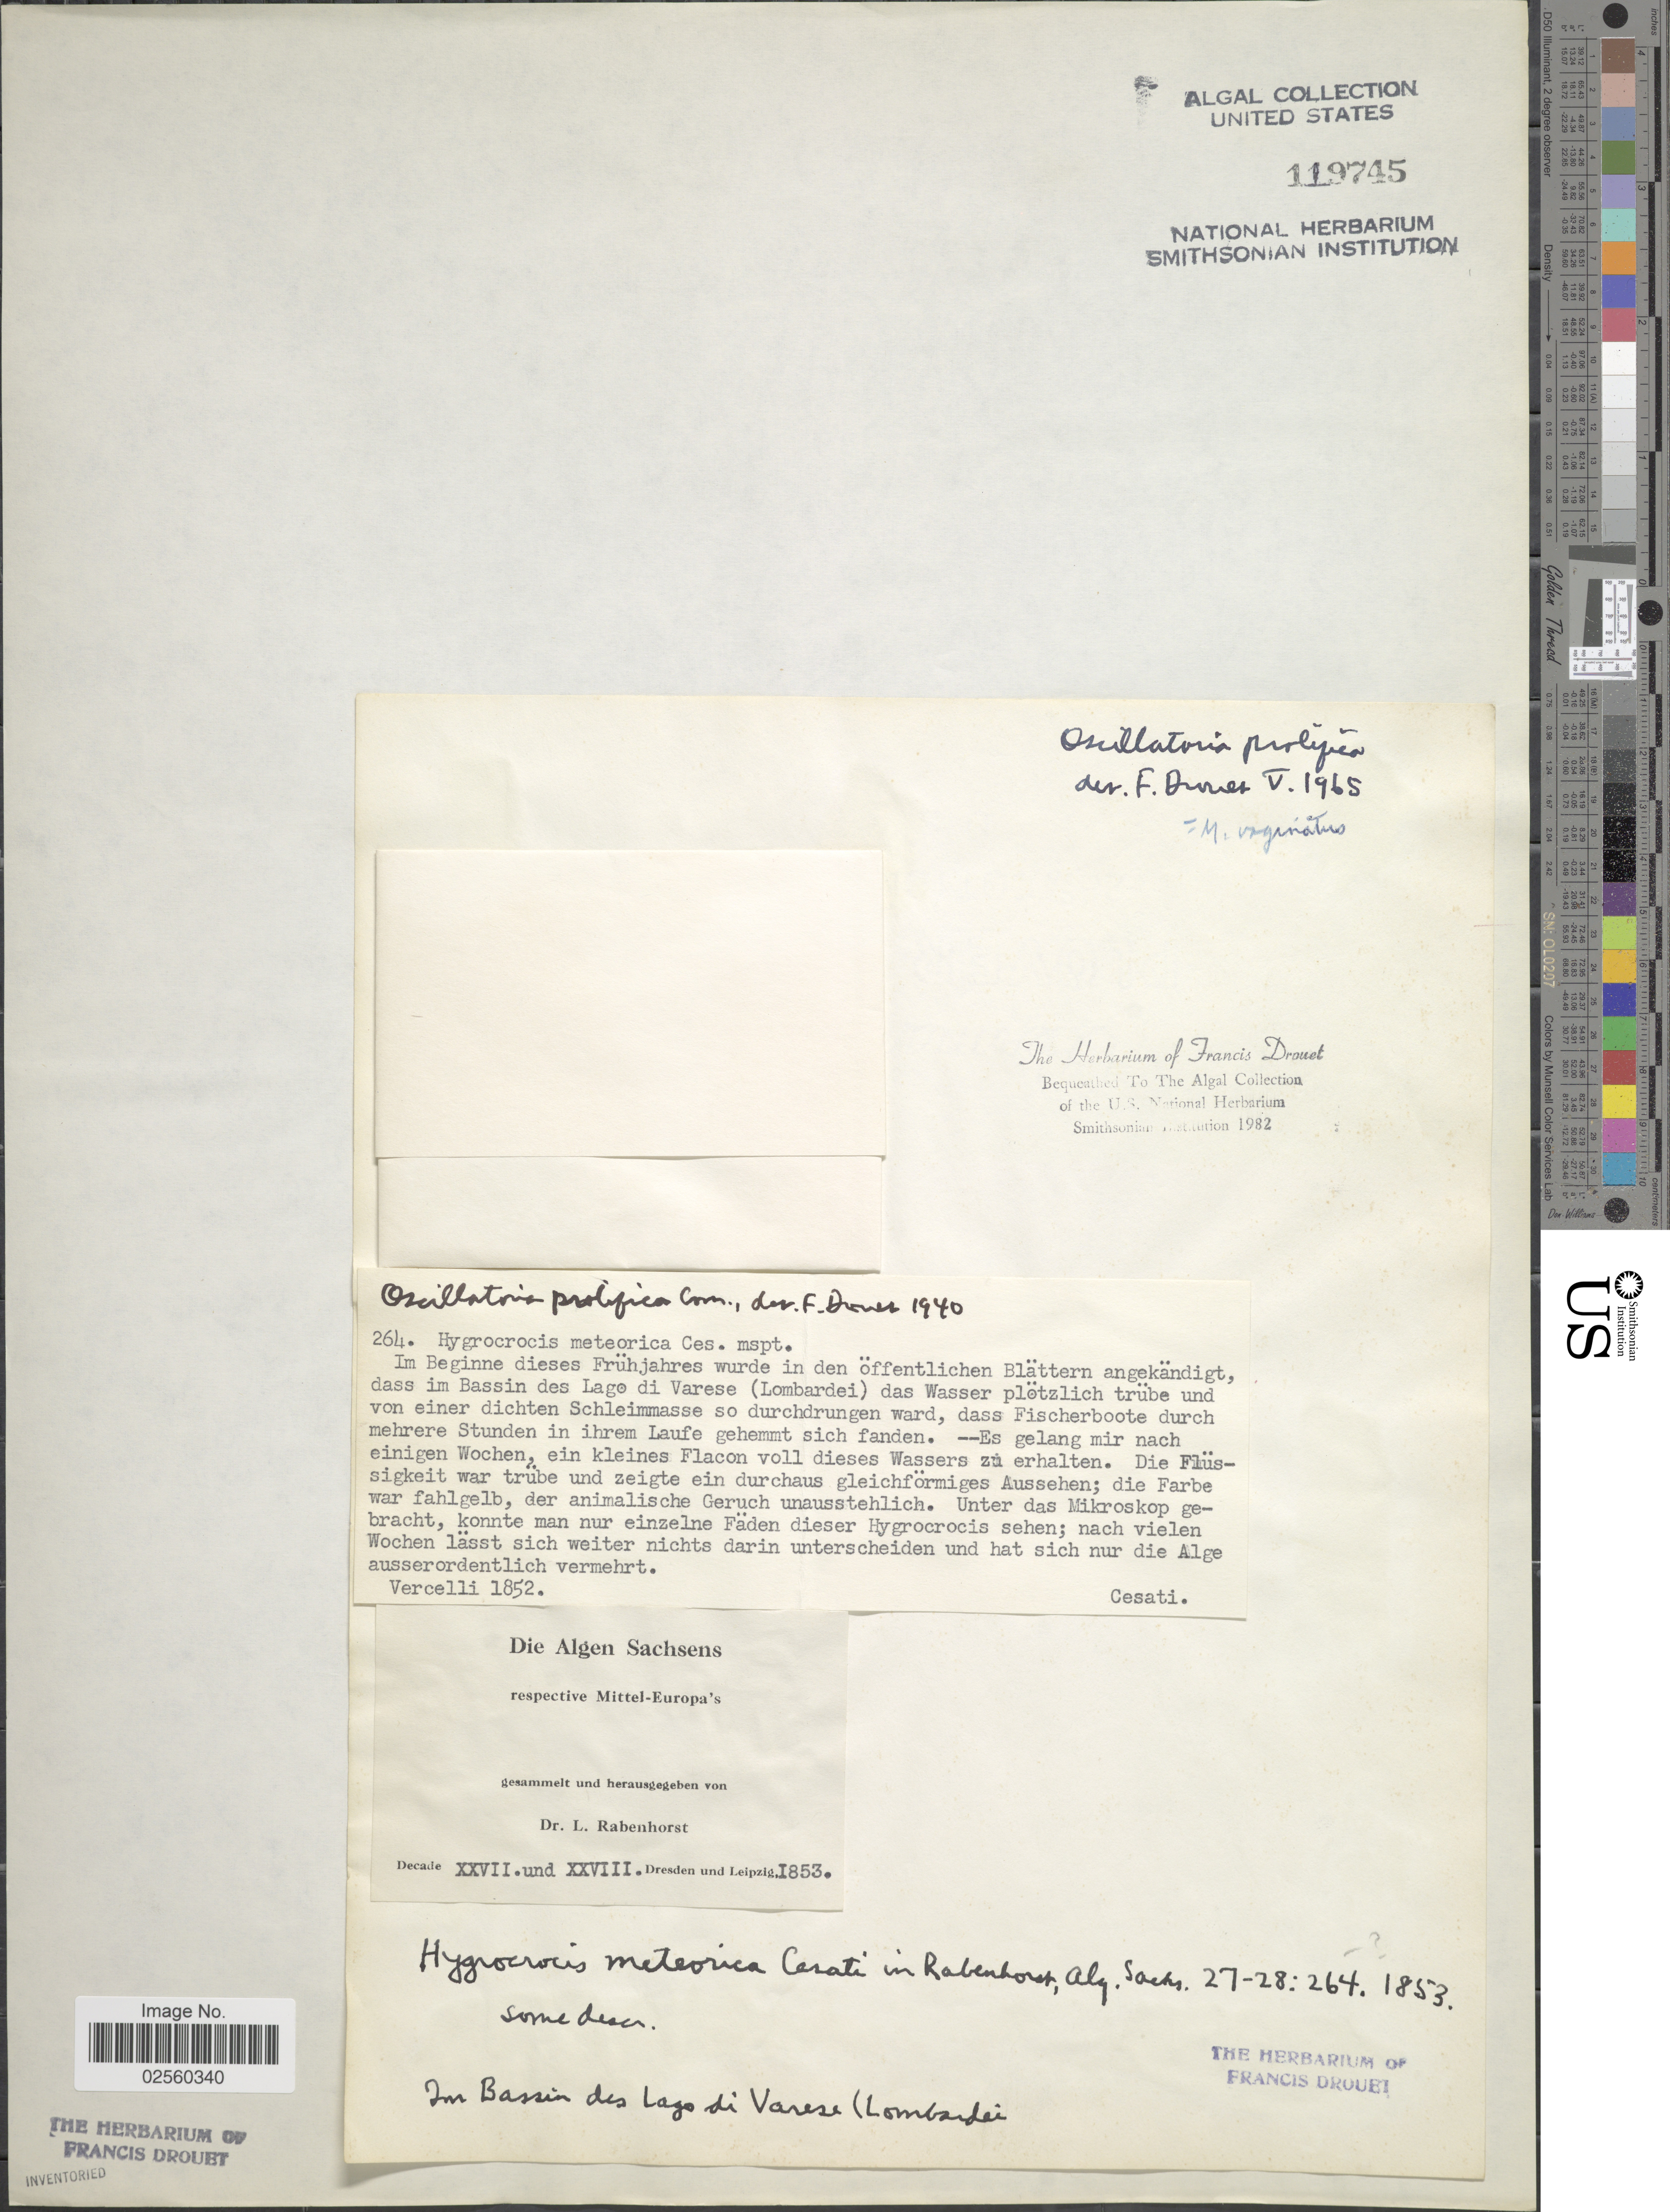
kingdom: Bacteria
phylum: Cyanobacteria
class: Cyanobacteriia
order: Cyanobacteriales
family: Microcoleaceae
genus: Microcoleus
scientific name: Microcoleus vaginatus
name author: (Vaucher) Gomont ex Gomont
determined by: Drouet, F. E.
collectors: V. de Cesati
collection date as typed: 1852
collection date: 1852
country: Italy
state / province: Lombardy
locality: Lake varese (lago di varese)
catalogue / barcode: US 119745